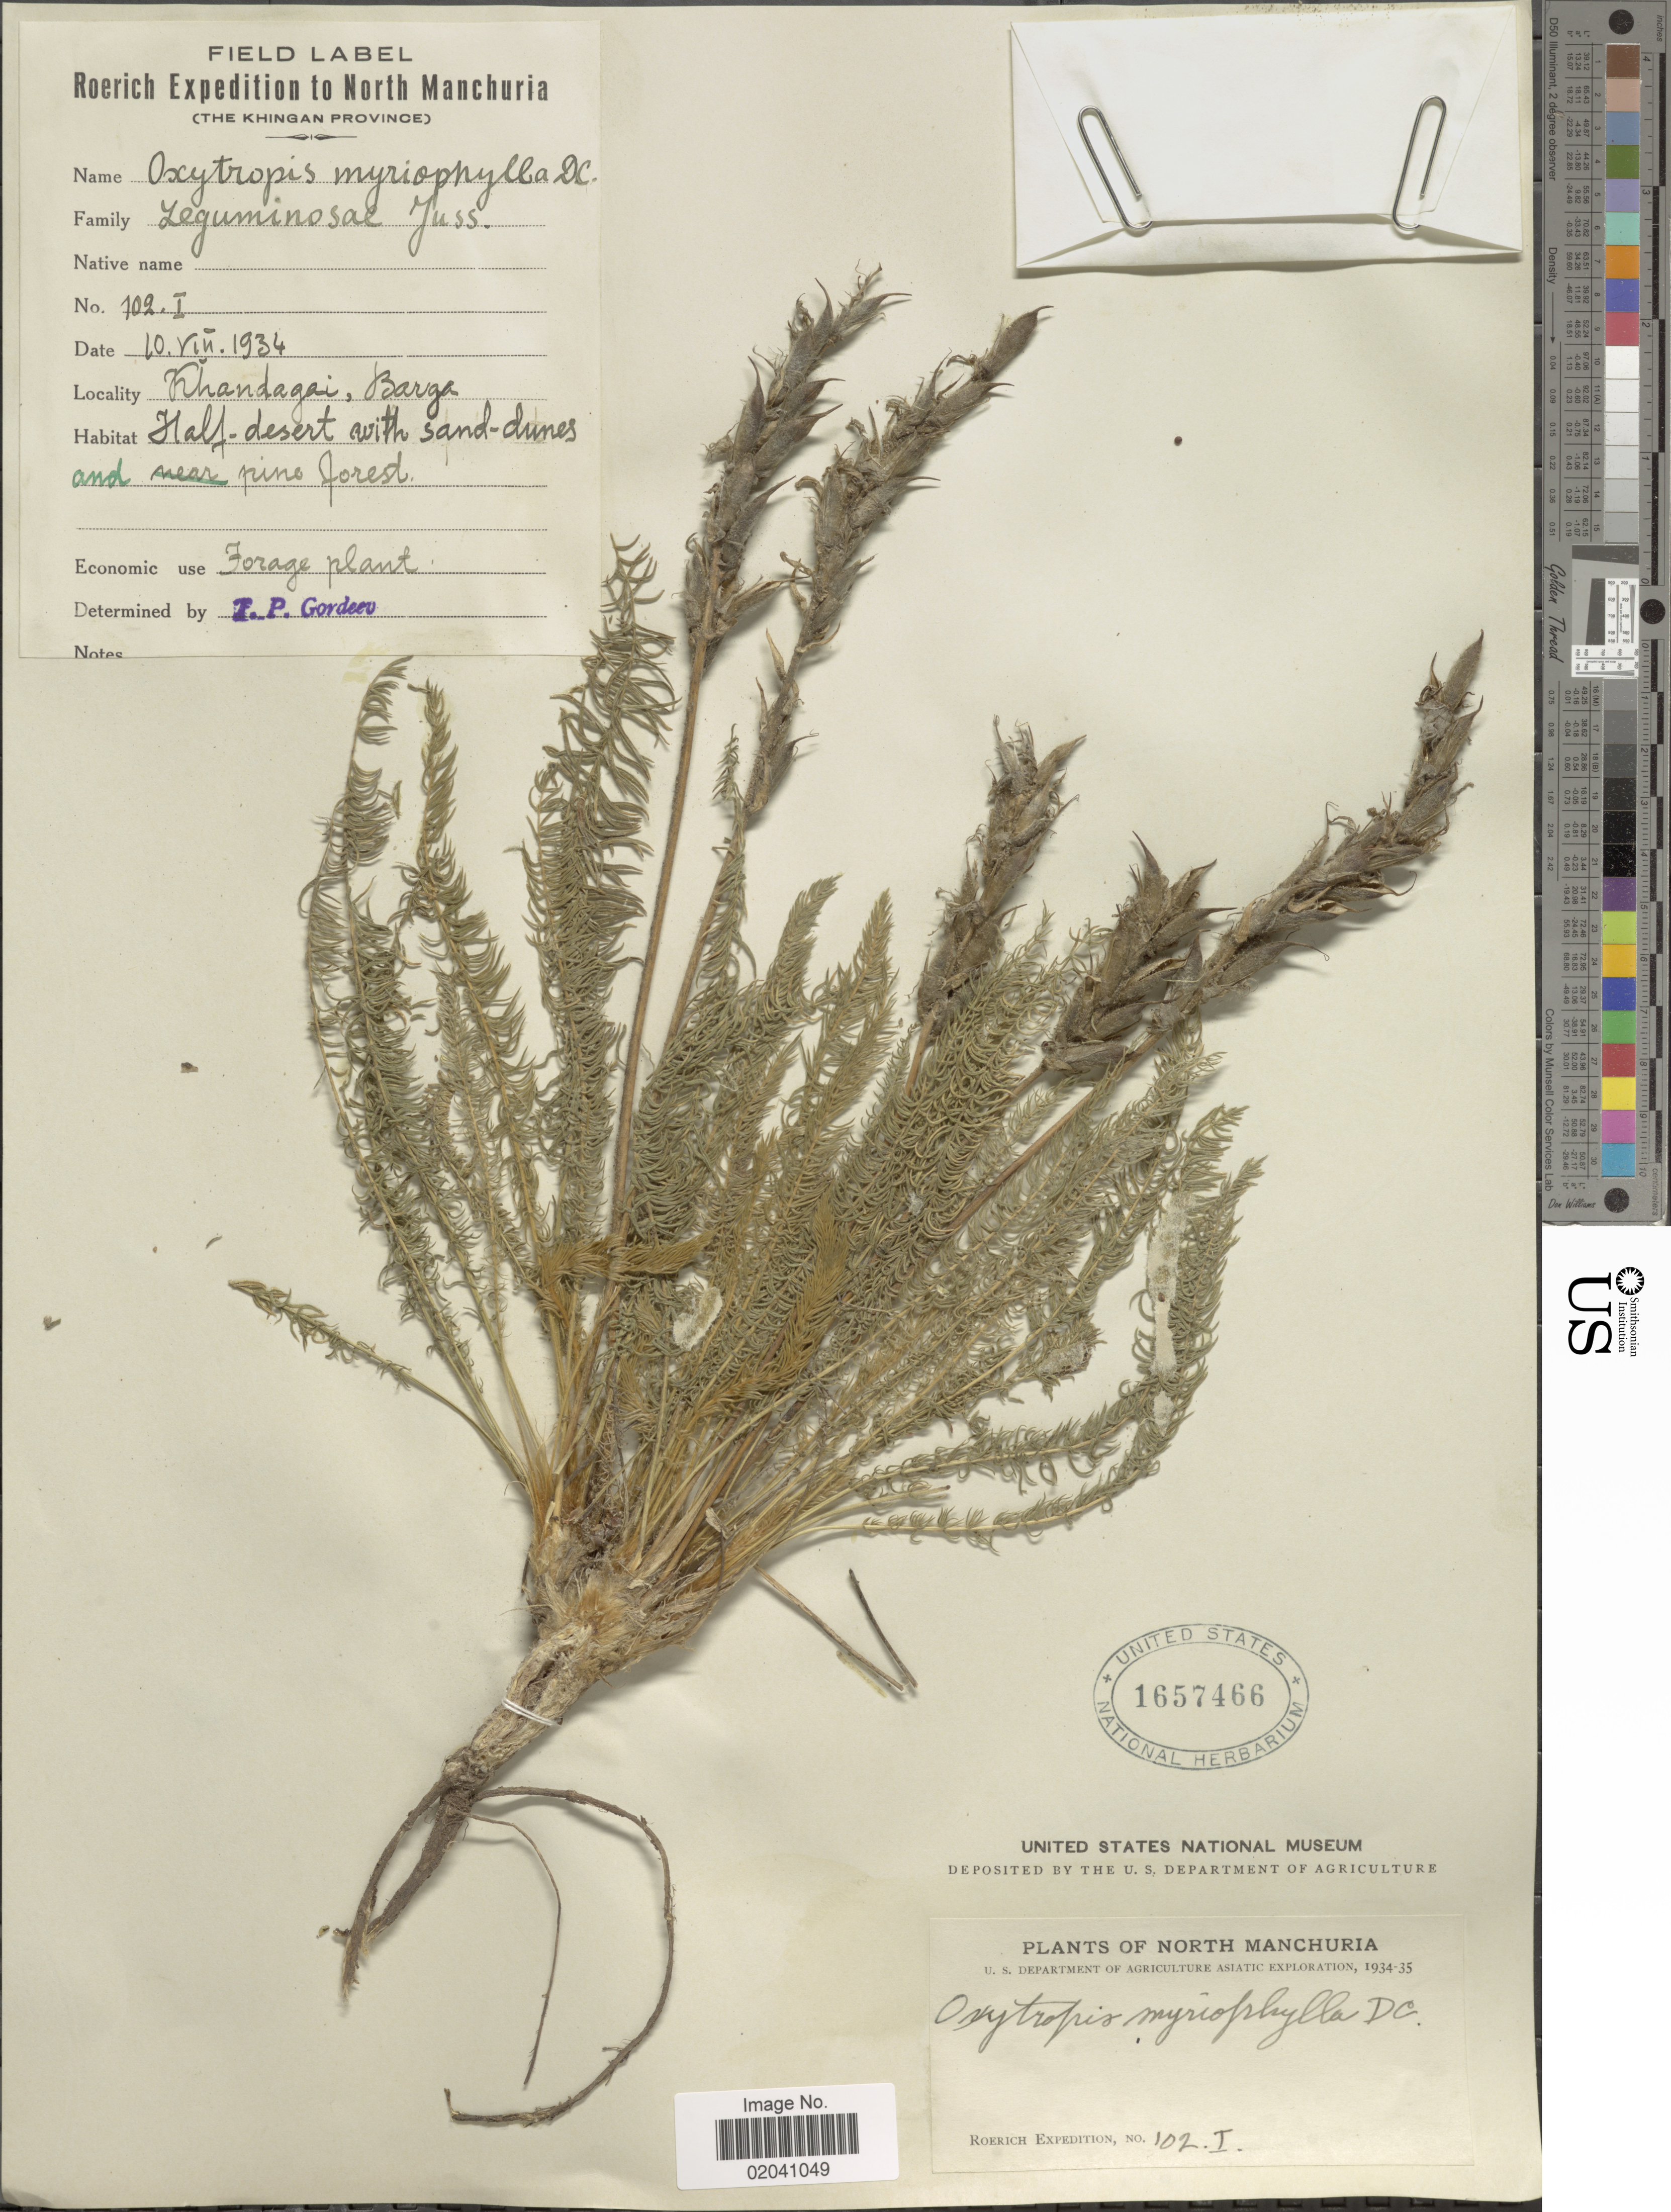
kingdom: Plantae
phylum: Tracheophyta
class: Magnoliopsida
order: Fabales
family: Fabaceae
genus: Oxytropis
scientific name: Oxytropis myriophylla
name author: (Pall.) DC.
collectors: Roerich Expedition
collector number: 102/1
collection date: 1934-08-10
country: China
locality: North Manchuria, Khandagai, Barga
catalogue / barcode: US 1657466